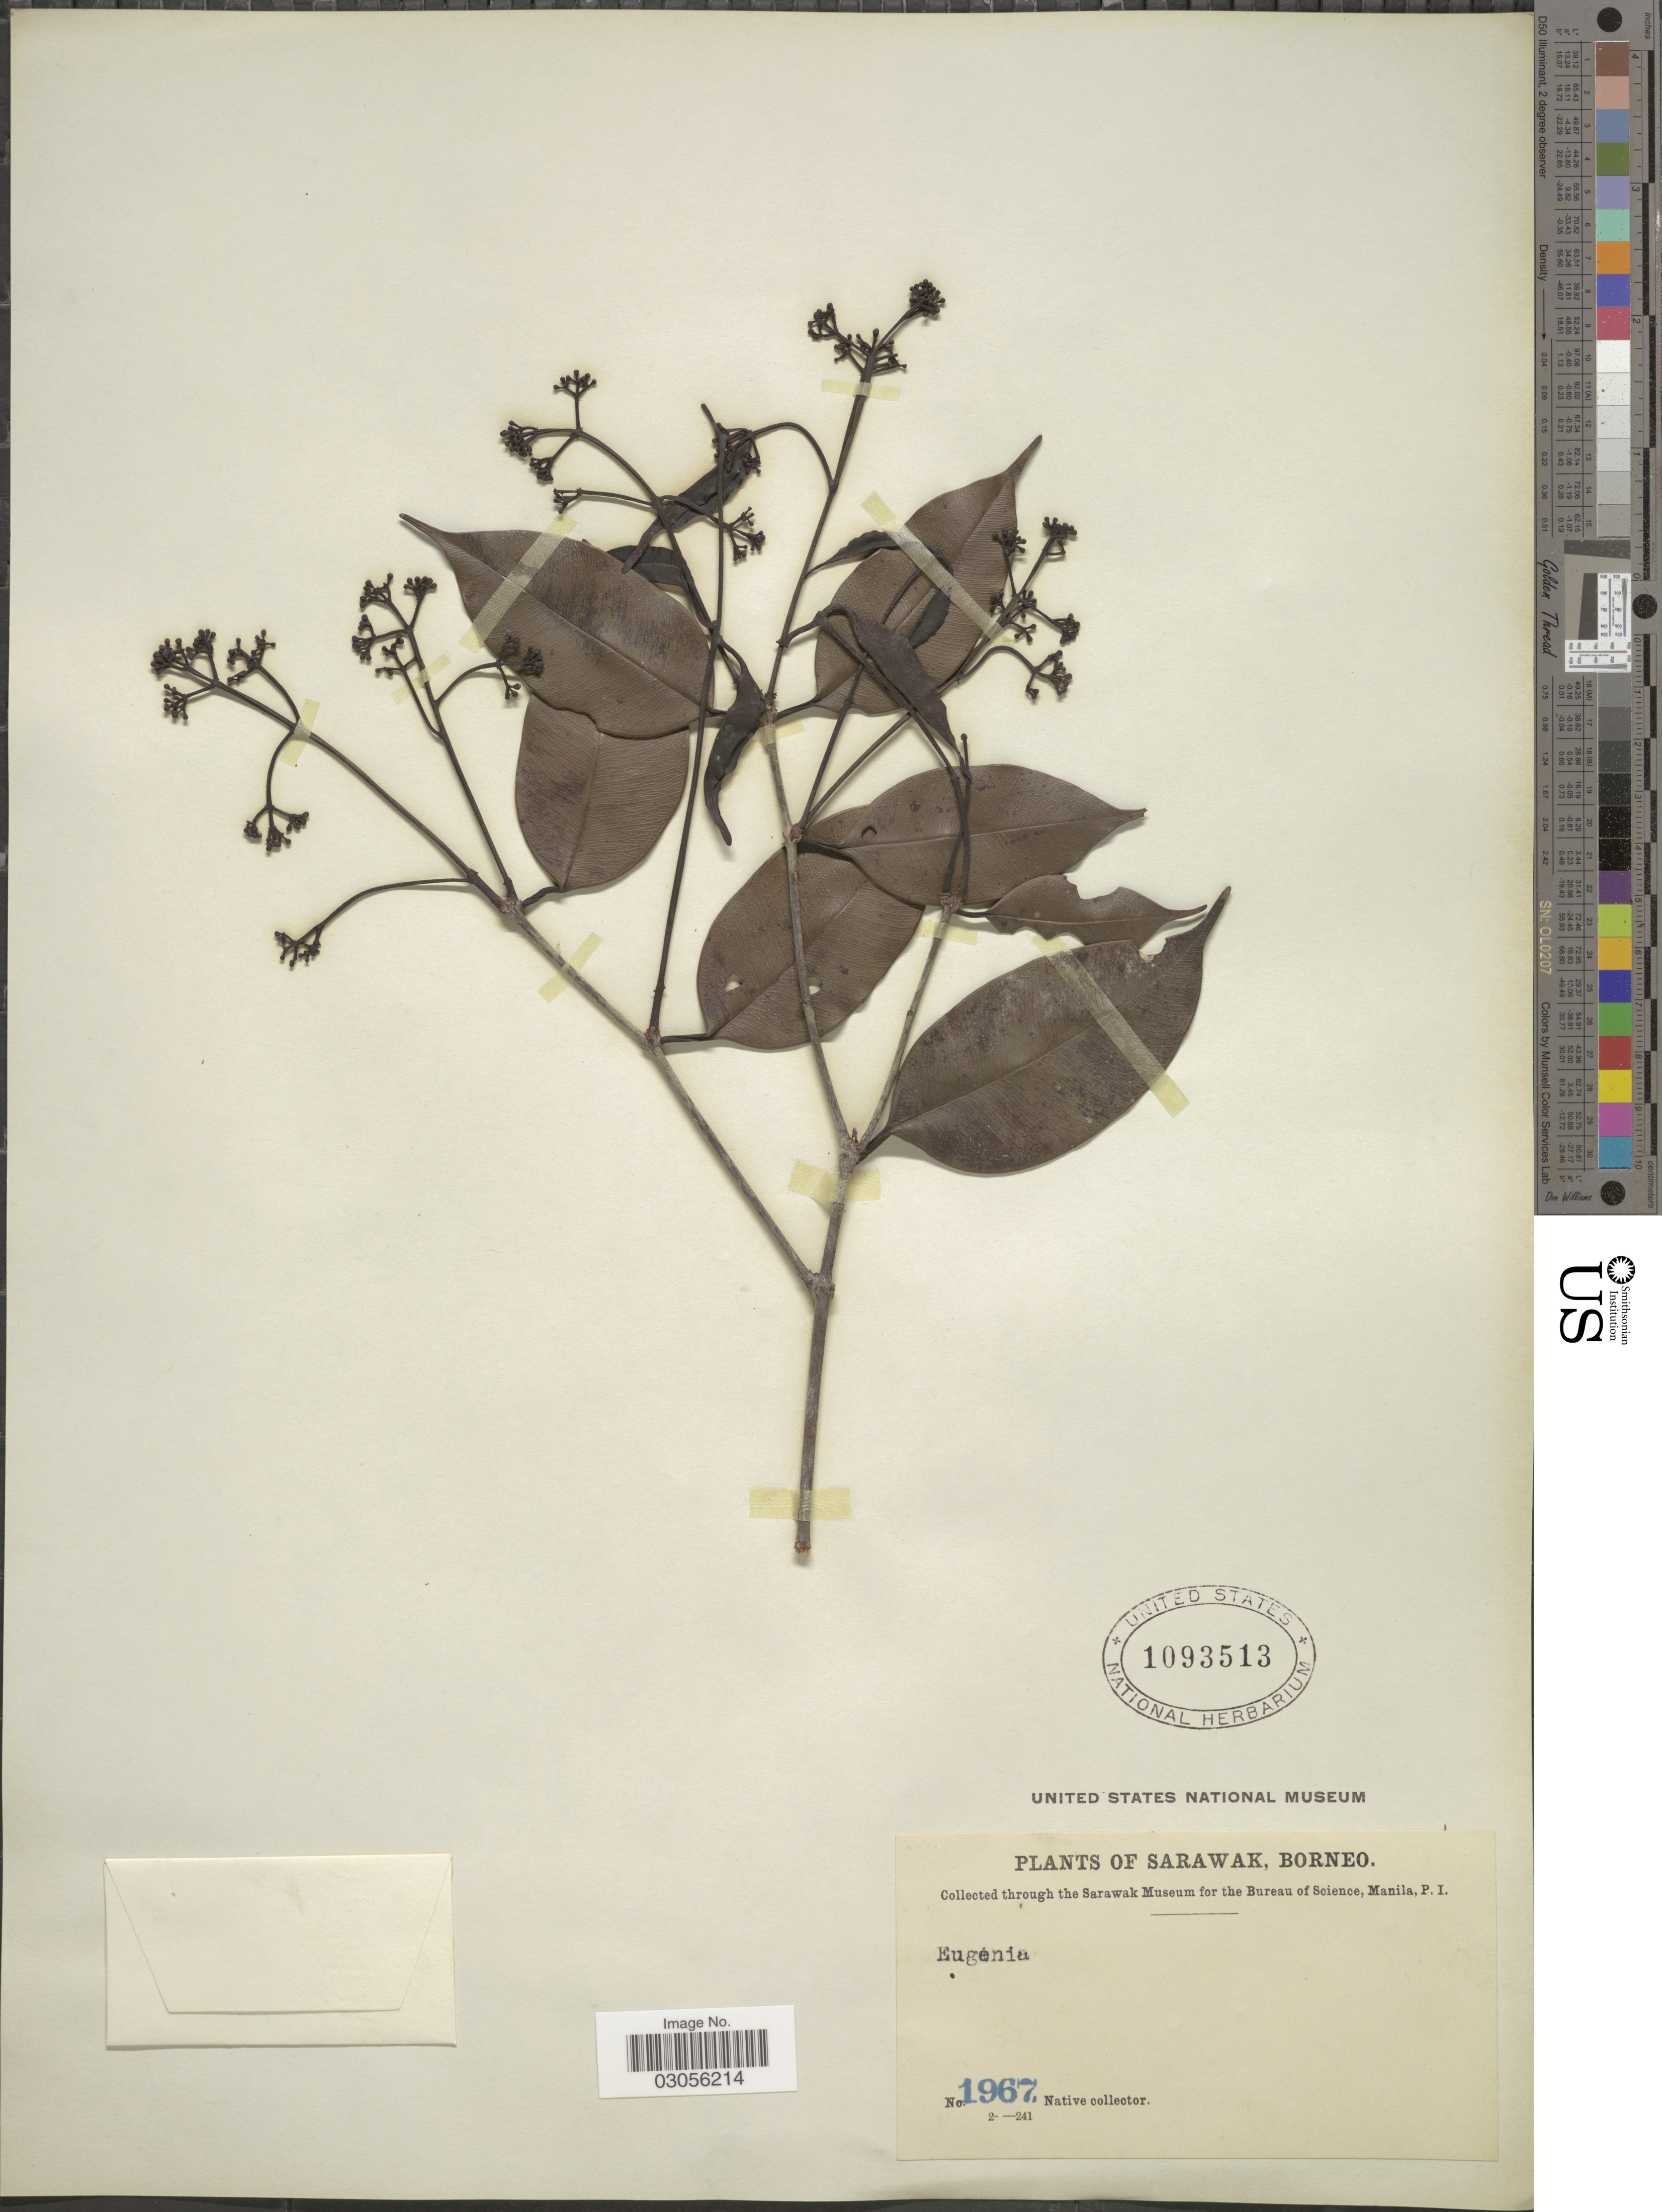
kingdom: Plantae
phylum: Tracheophyta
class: Magnoliopsida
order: Myrtales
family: Myrtaceae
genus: Syzygium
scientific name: Syzygium sp.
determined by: Strong, M. T., (US), Smithsonian Institution - National Museum of Natural History (UNITED STATES)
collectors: Native collector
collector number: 1967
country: Malaysia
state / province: Sarawak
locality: Sarawak, Borneo.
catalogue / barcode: US 1093513